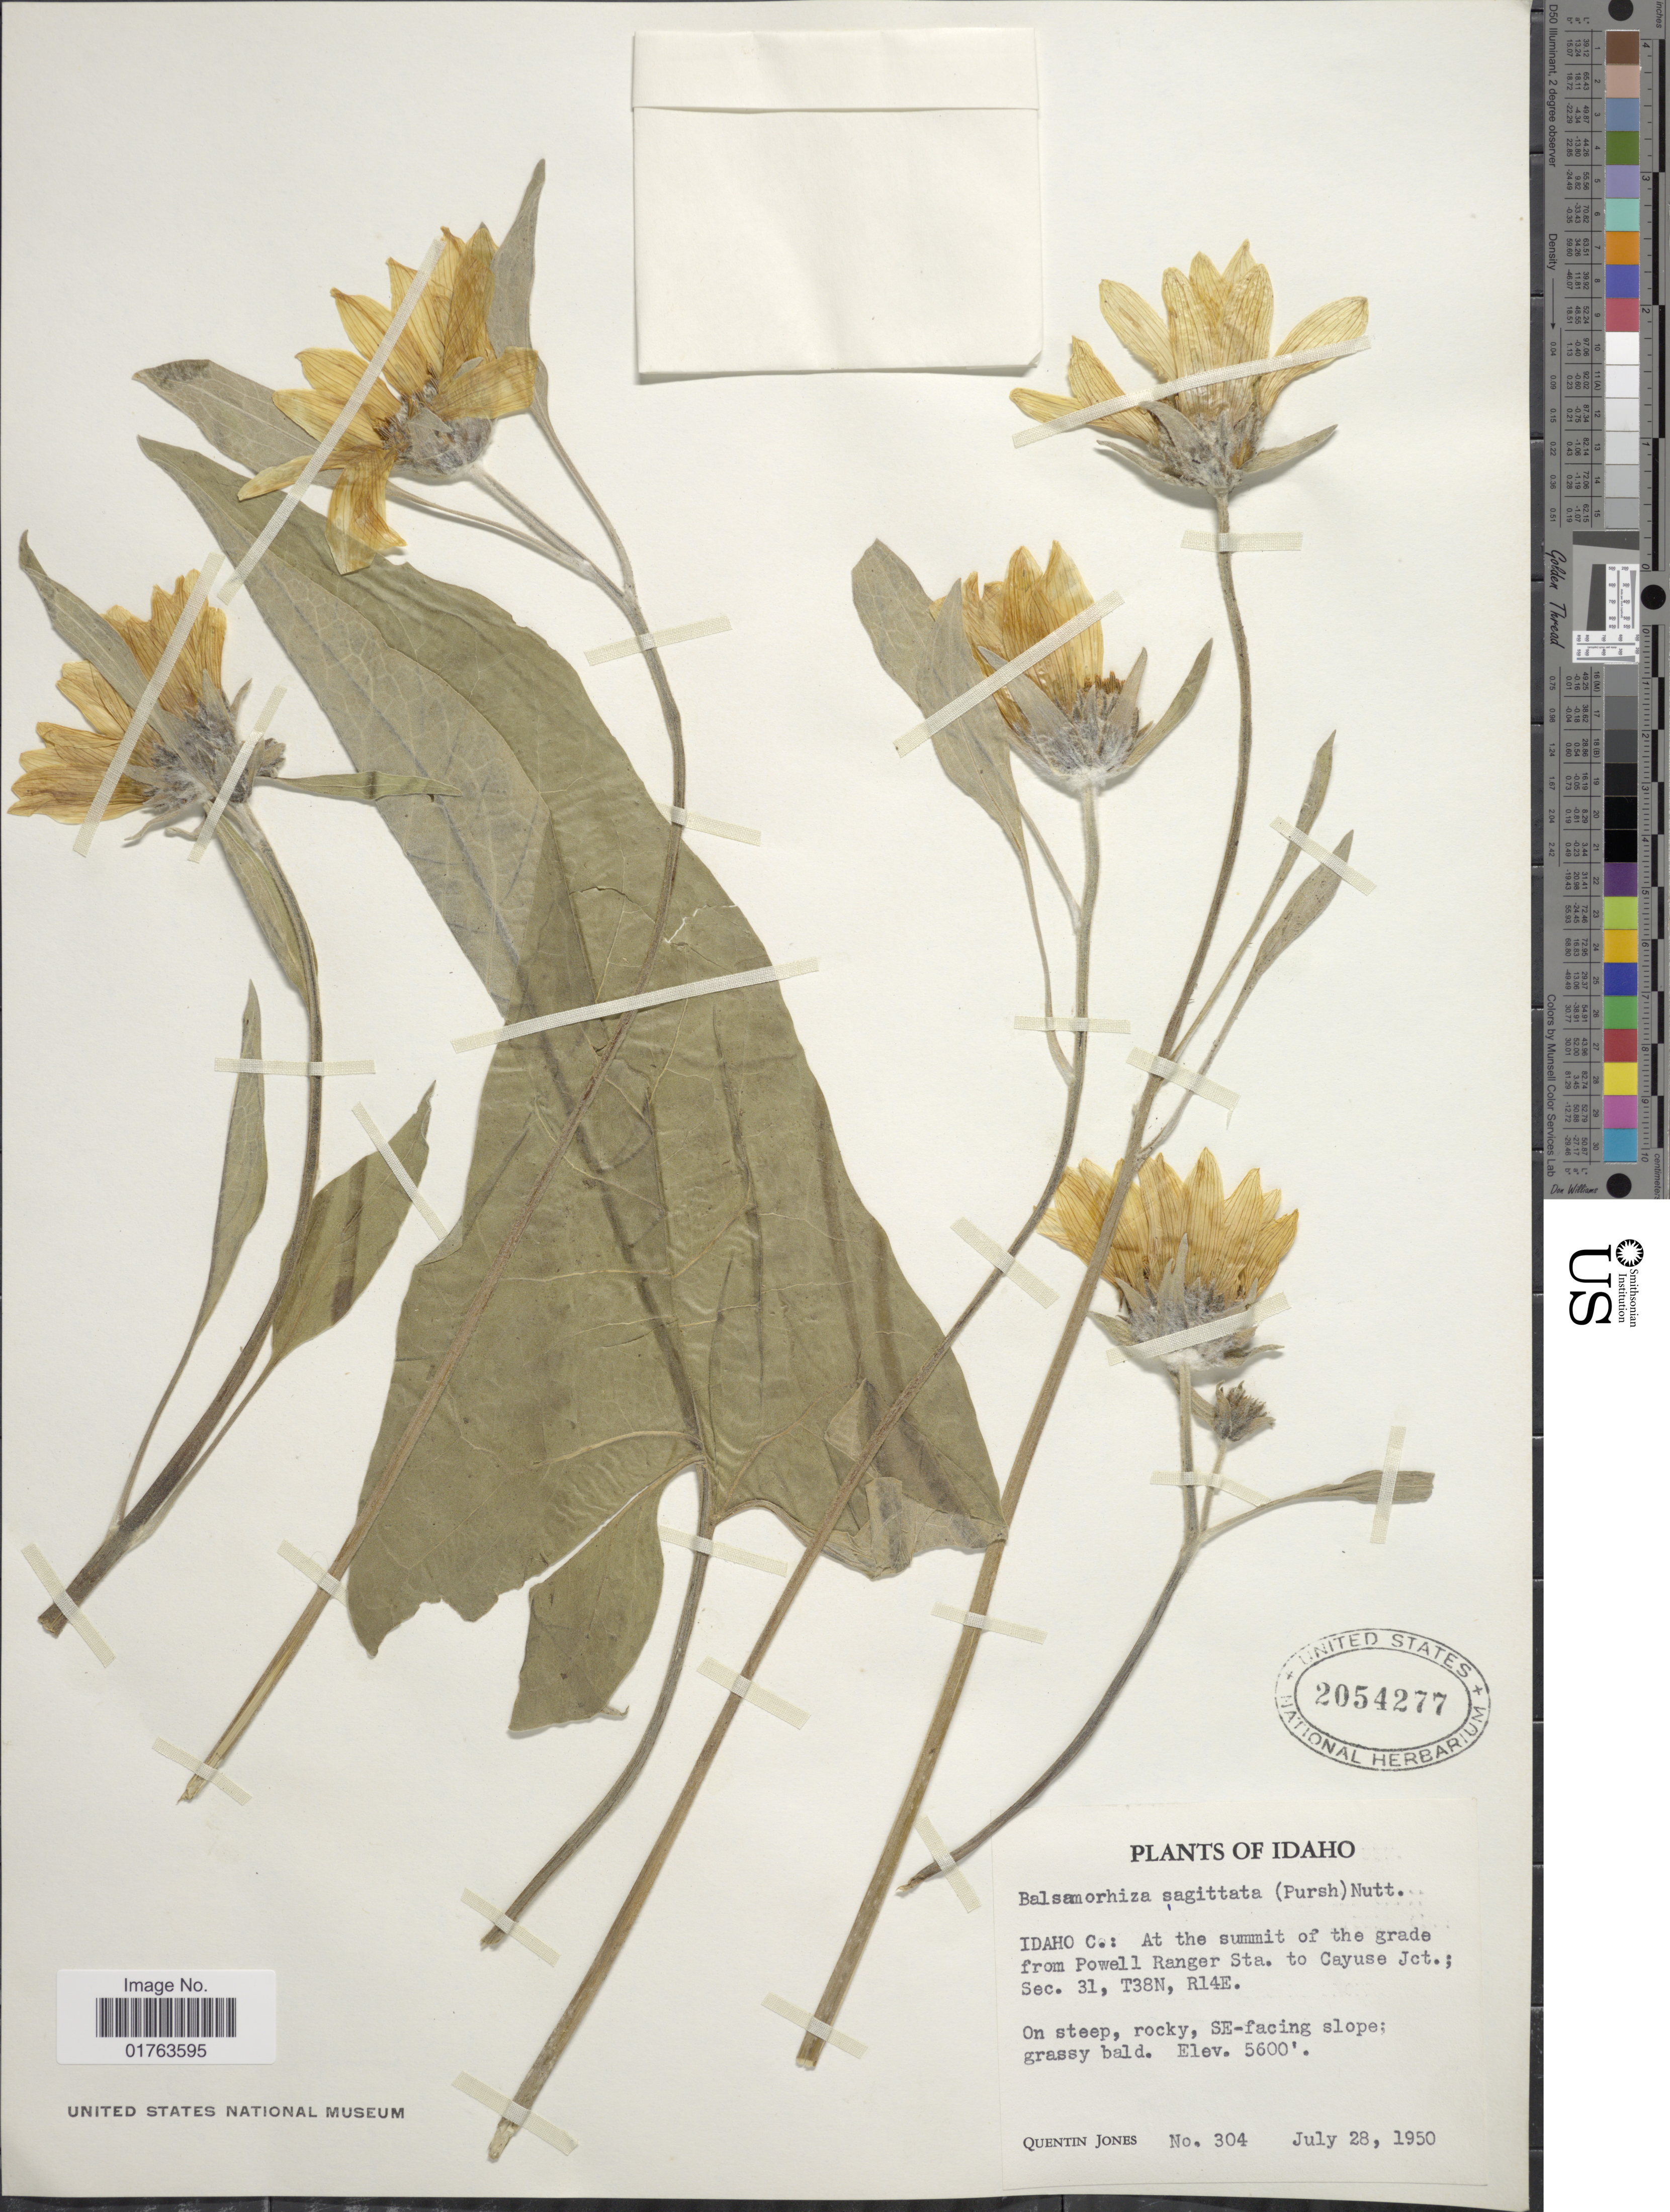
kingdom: Plantae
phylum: Tracheophyta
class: Magnoliopsida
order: Asterales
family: Asteraceae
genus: Balsamorhiza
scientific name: Balsamorhiza sagittata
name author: (Pursh) Nutt.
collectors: Q. Jones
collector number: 304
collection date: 1950-07-28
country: United States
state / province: Idaho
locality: Idaho C.: At the summit of the grade from Powell Ranger Sta. to Cayuse Jct.; Sec. 31, T38N, R14E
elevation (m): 1707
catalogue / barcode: US 2054277